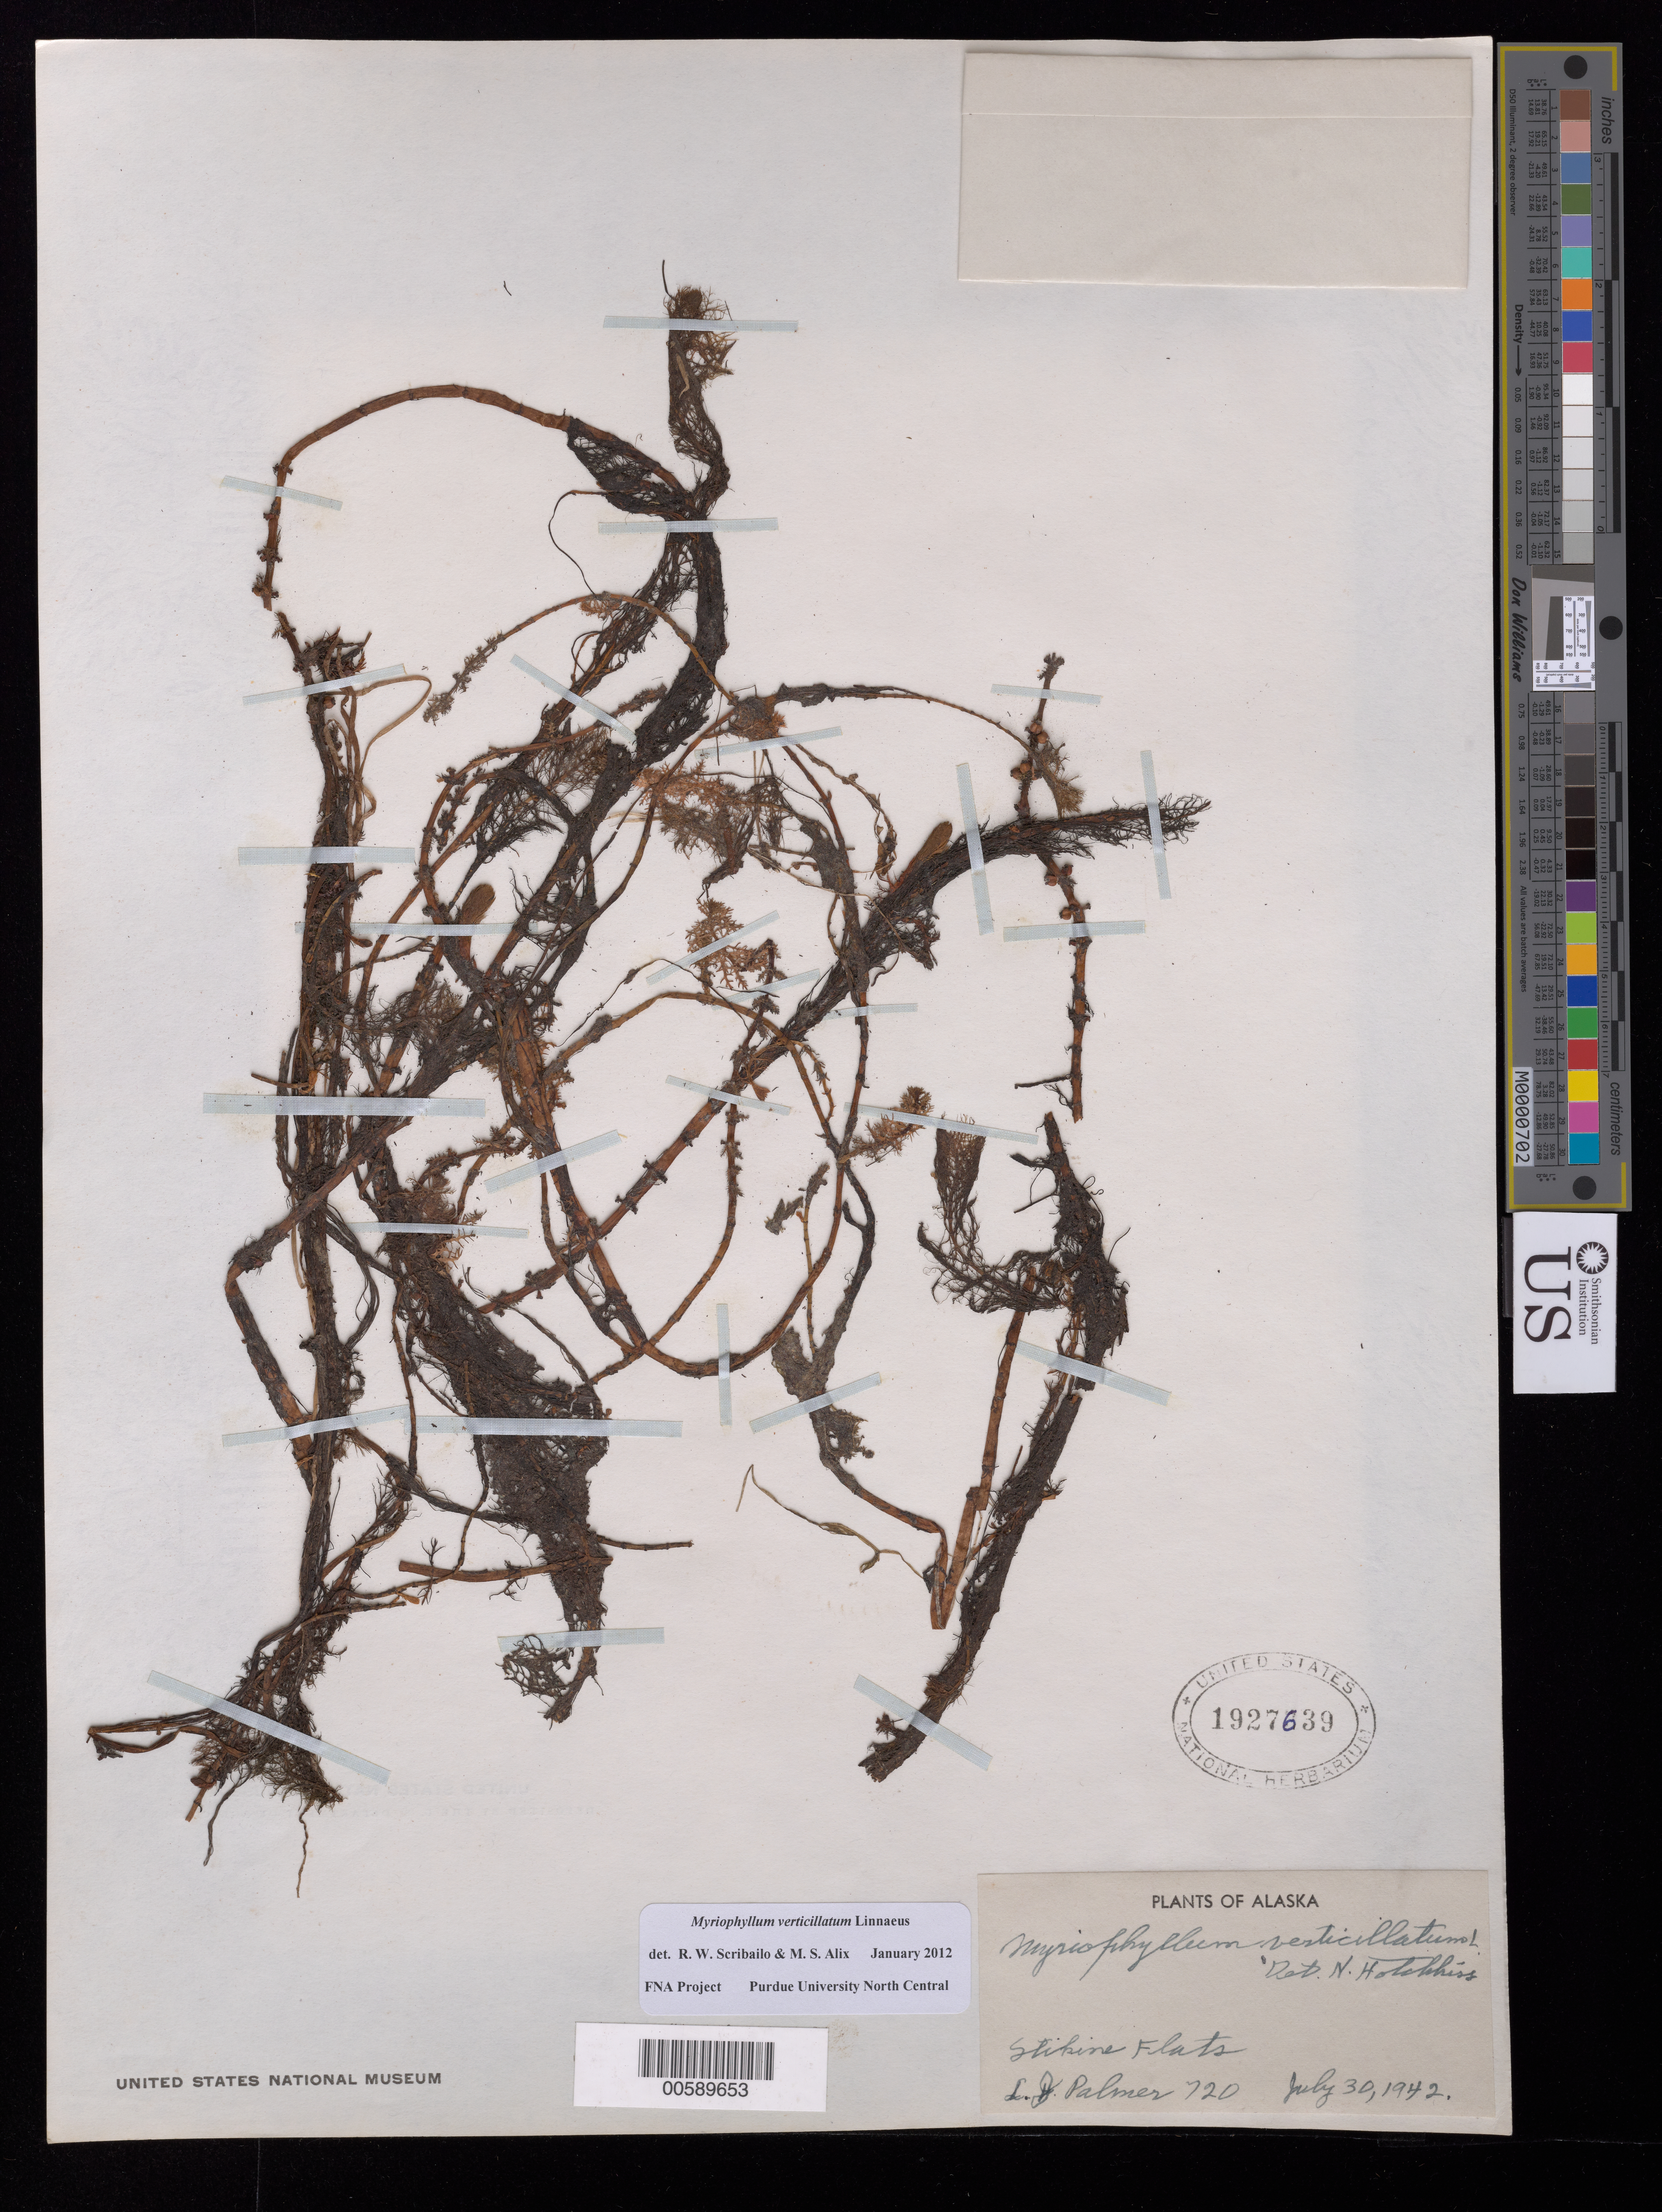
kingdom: Plantae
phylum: Tracheophyta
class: Magnoliopsida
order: Saxifragales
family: Haloragaceae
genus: Myriophyllum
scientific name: Myriophyllum verticillatum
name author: L.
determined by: Scribailo, R. W.; Alix, M. S.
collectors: L. J. Palmer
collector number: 720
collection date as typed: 30 Jul 1942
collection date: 1942-07-30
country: United States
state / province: Alaska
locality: Stikine Flats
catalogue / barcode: US 1927639